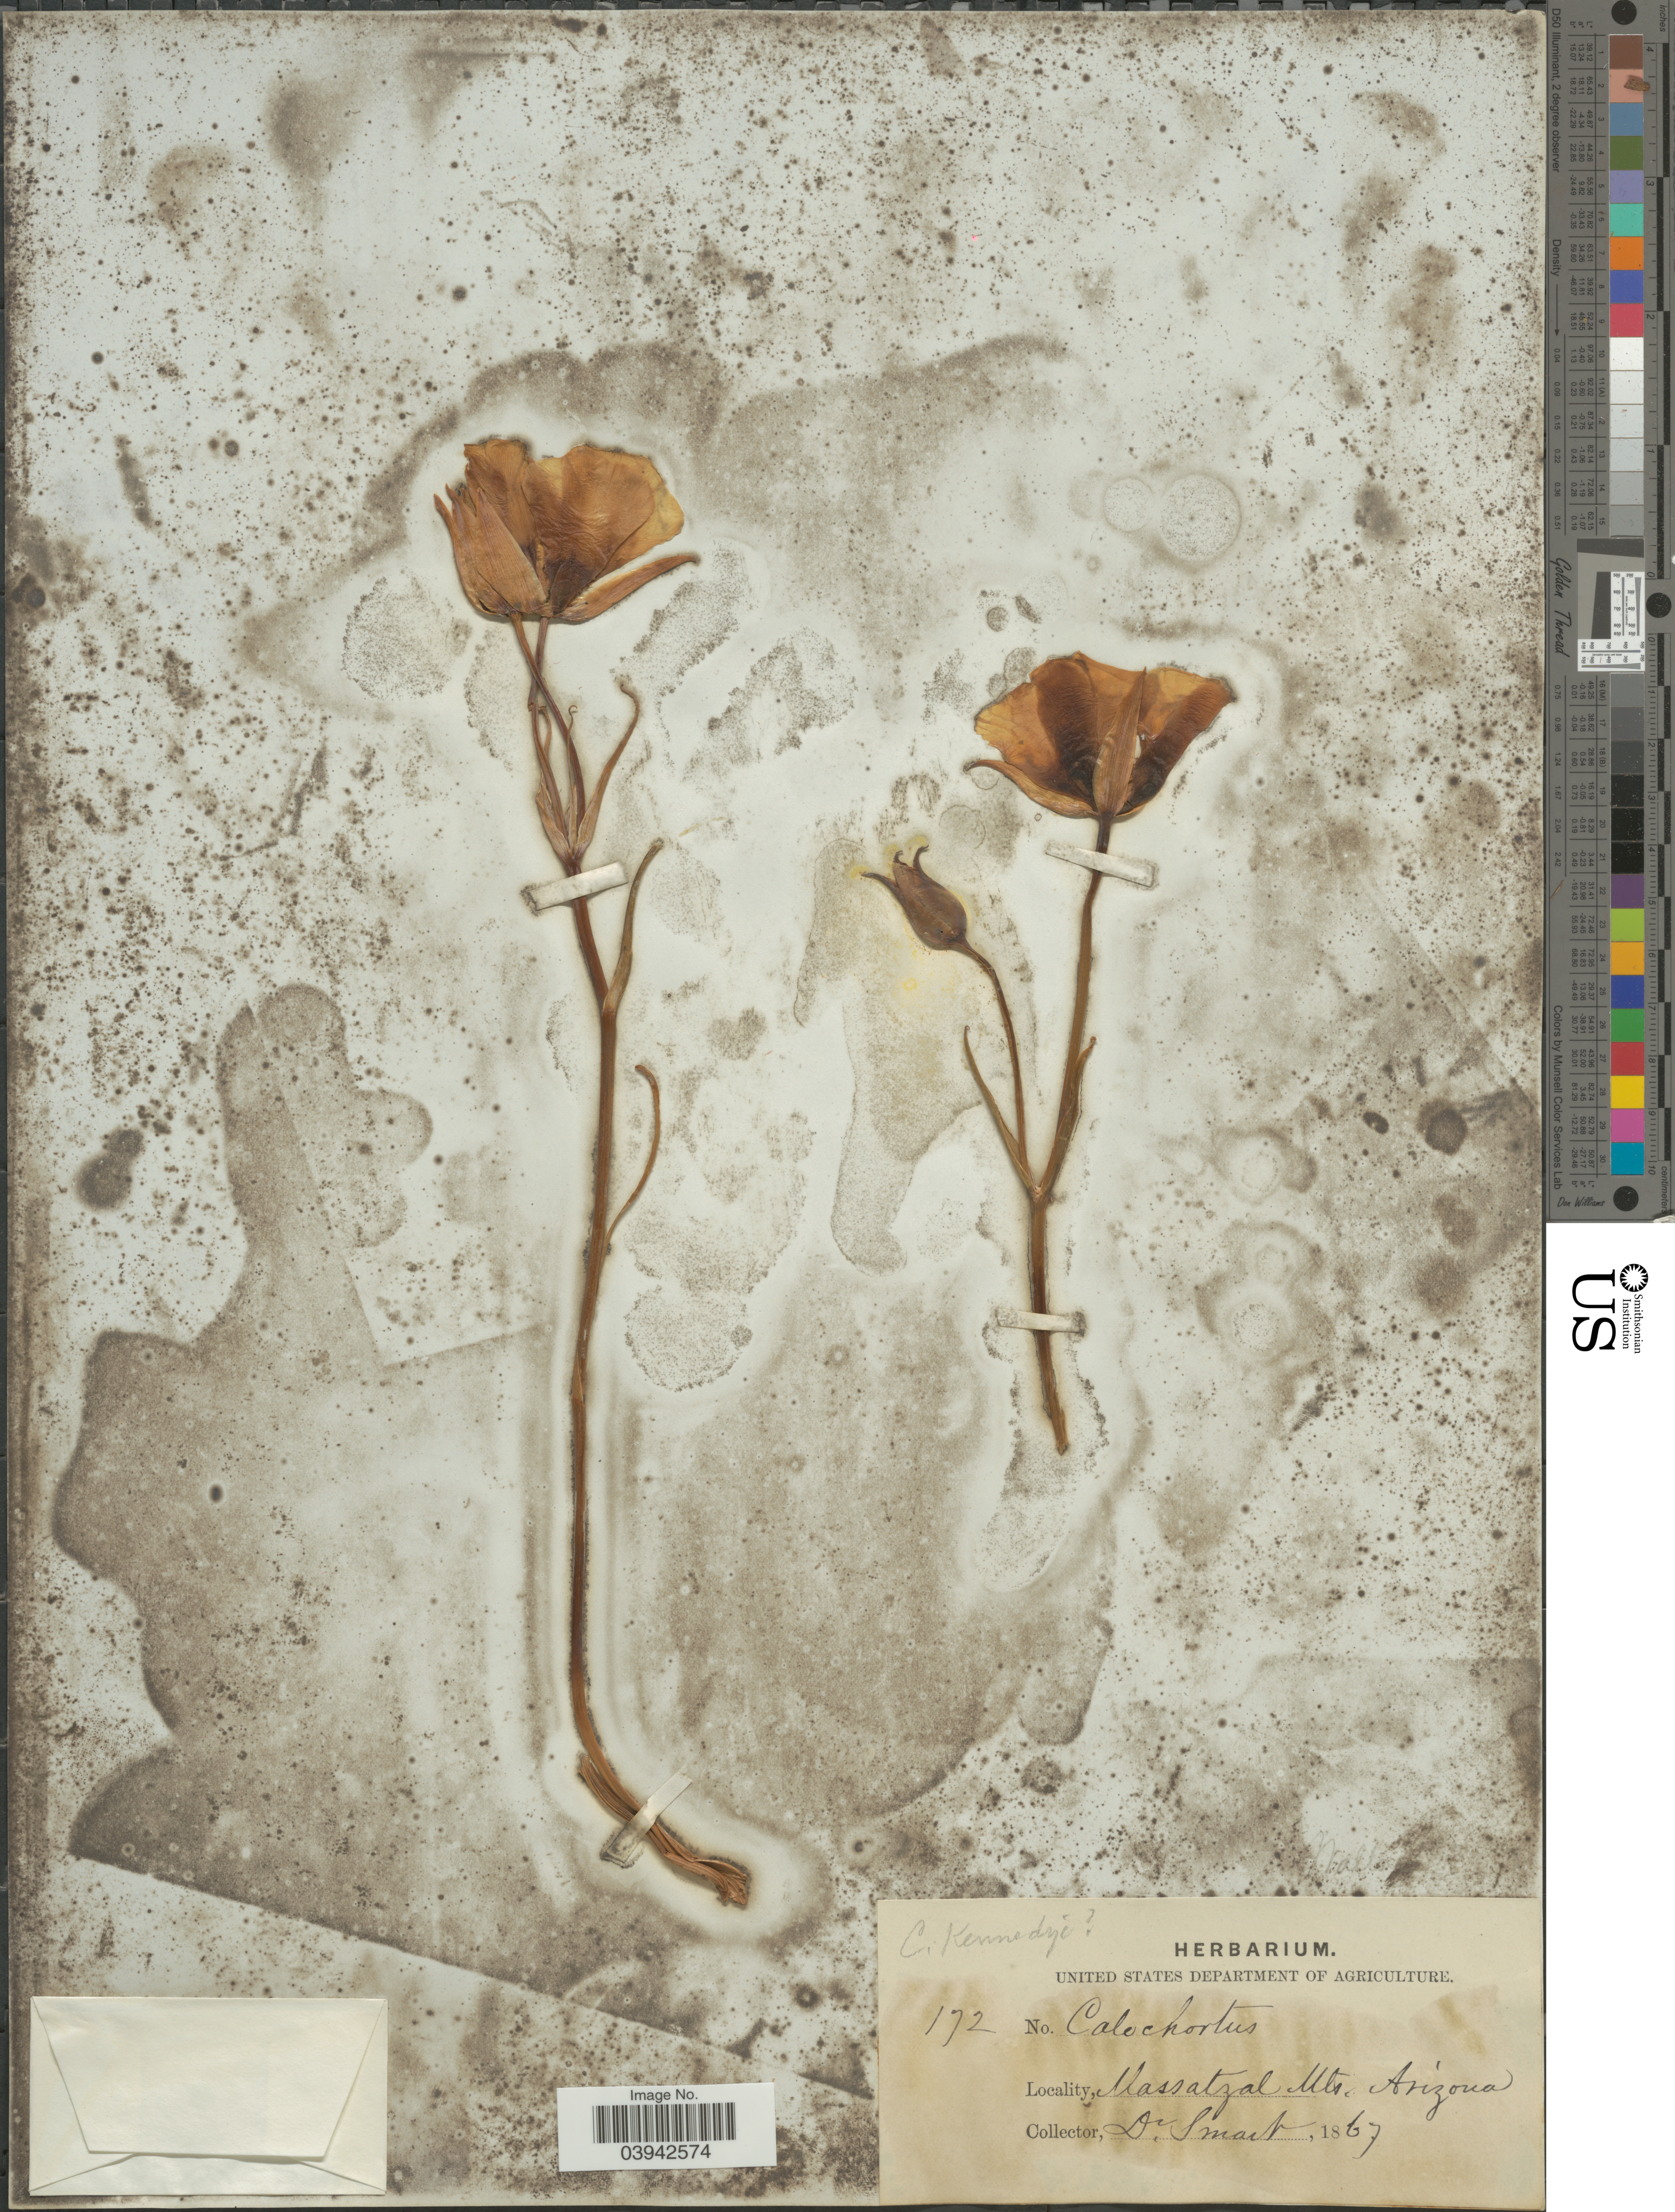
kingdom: Plantae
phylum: Tracheophyta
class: Liliopsida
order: Liliales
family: Liliaceae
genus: Calochortus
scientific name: Calochortus kennedyi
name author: Porter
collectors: -. Smart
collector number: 172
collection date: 1867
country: United States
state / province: Arizona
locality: Massatzal Mts.